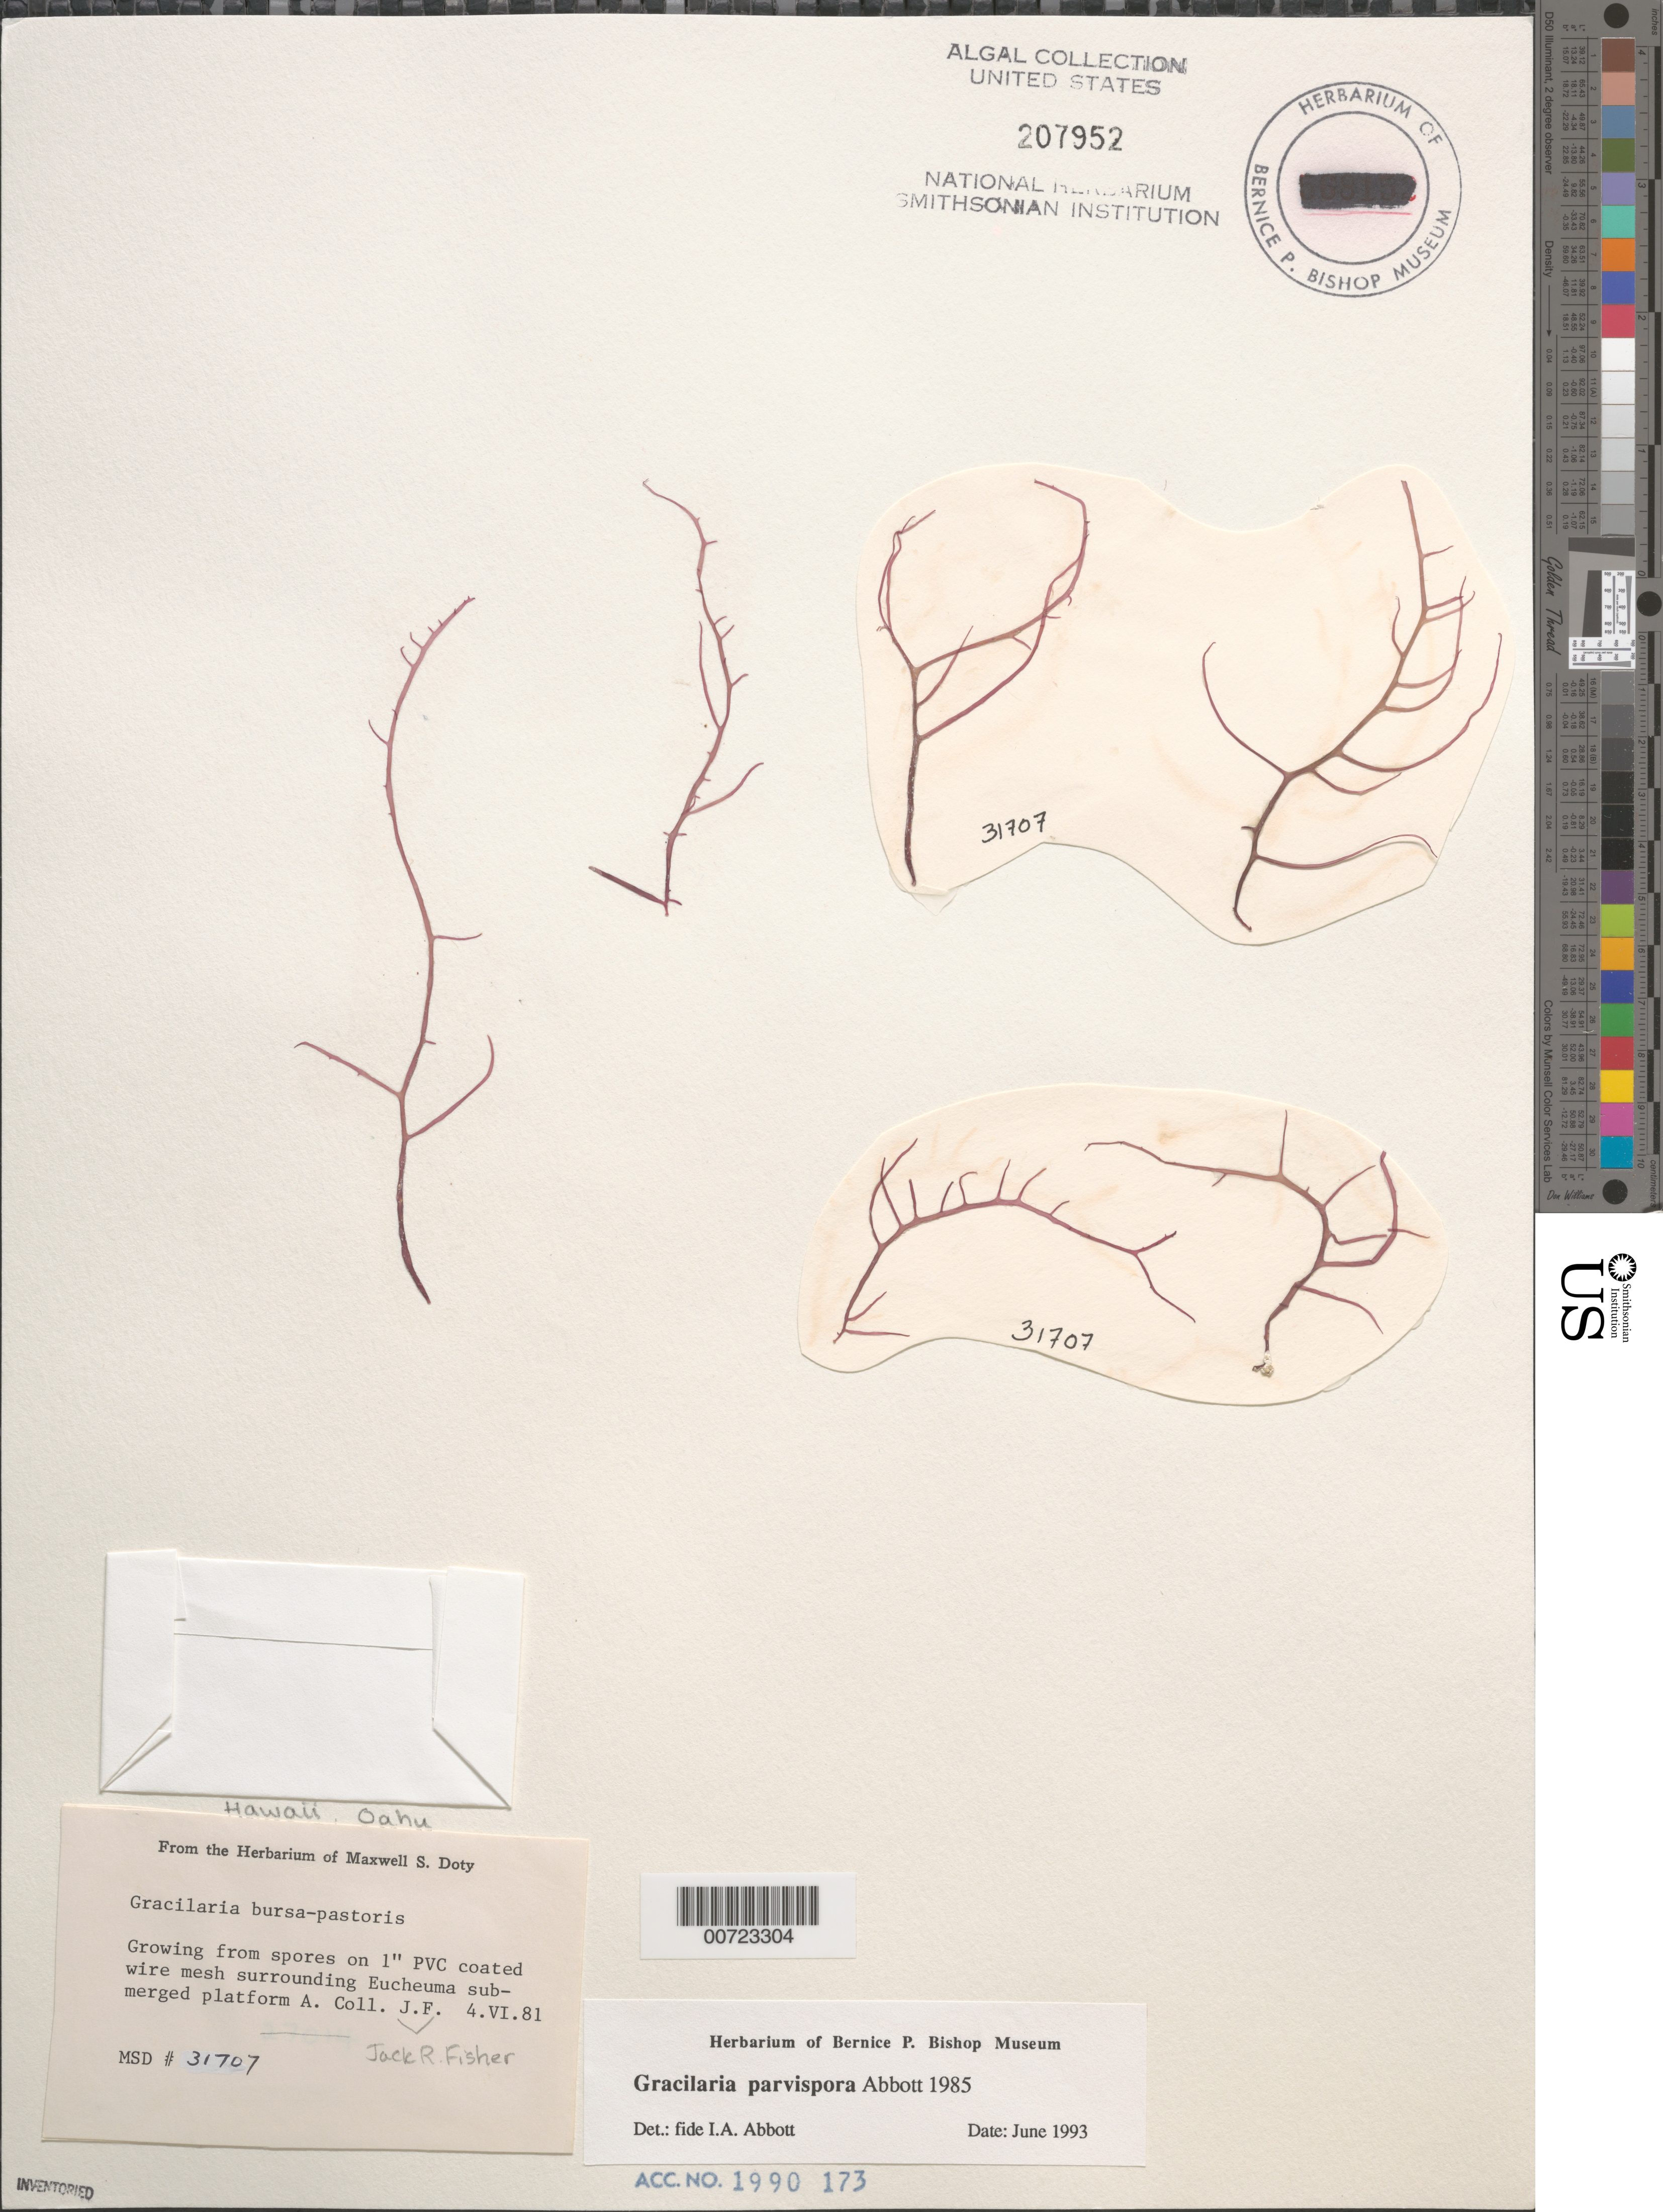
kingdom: Plantae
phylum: Rhodophyta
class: Florideophyceae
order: Gracilariales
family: Gracilariaceae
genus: Gracilaria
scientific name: Gracilaria parvispora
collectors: J. Fisher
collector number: MSD 31707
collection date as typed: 04 Jun 1981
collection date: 1981-06-04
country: United States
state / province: Hawaii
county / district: Honolulu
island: Oahu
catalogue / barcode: US 207952